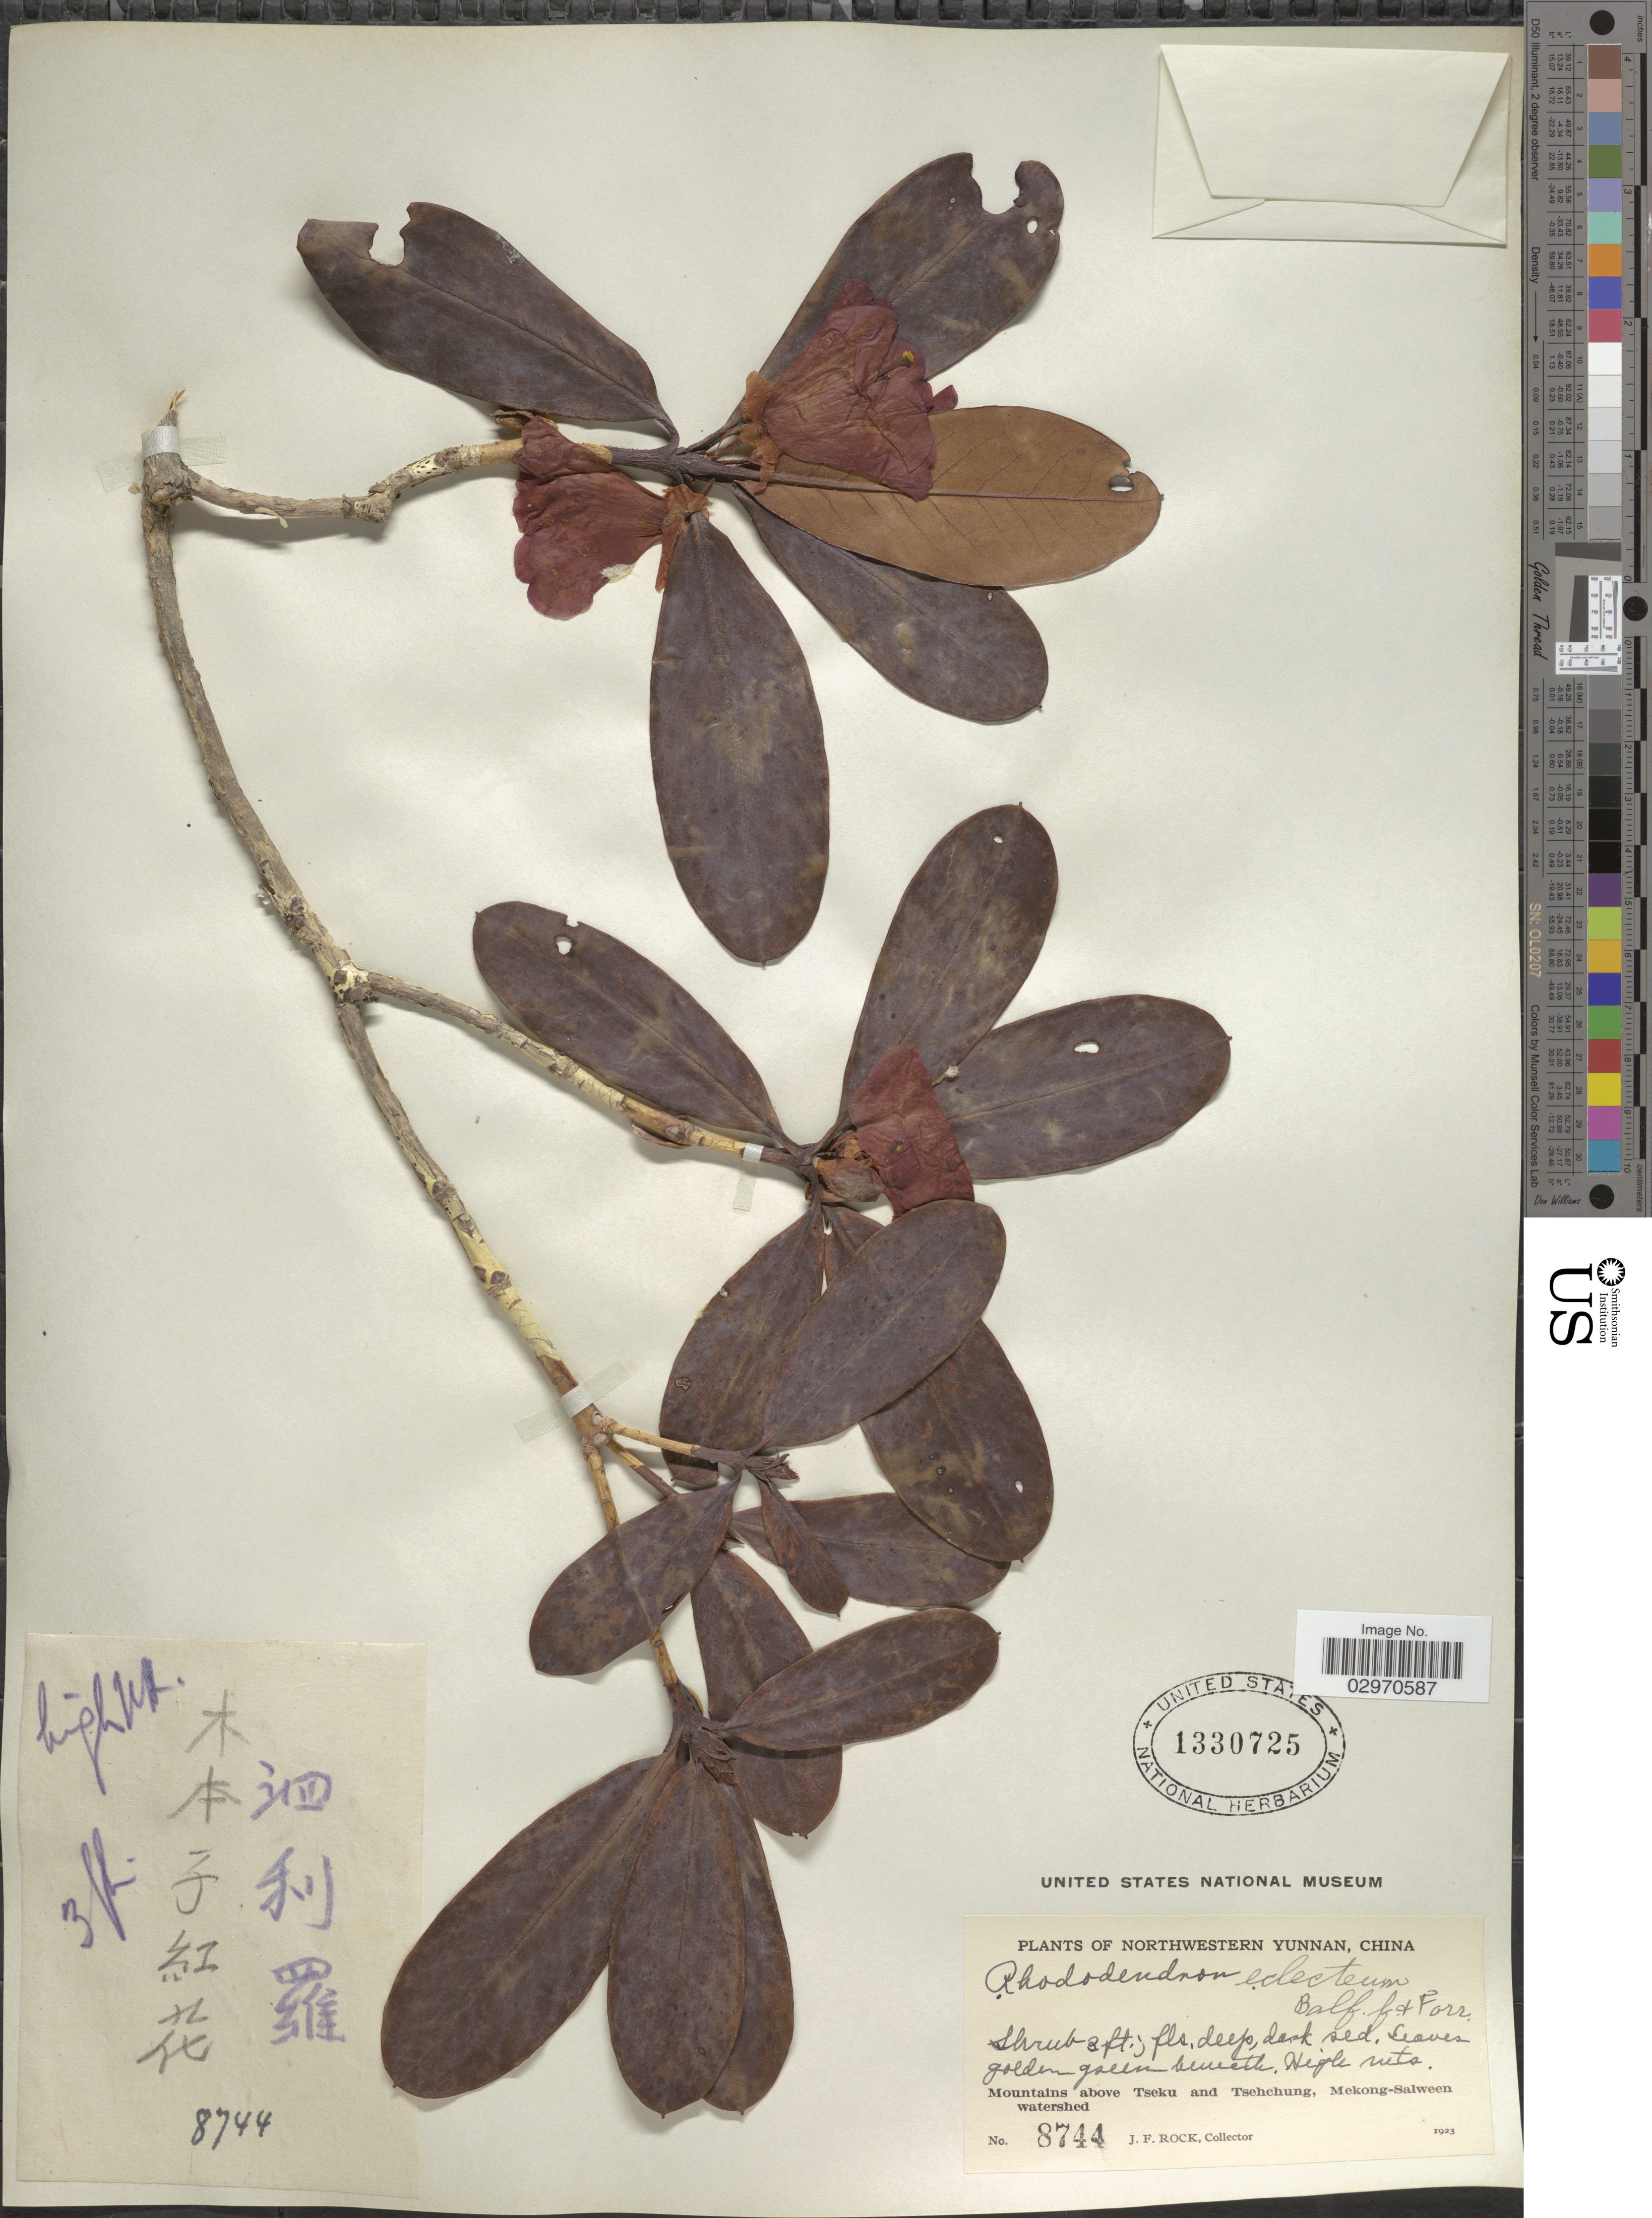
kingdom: Plantae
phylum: Tracheophyta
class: Magnoliopsida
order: Ericales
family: Ericaceae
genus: Rhododendron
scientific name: Rhododendron eclecteum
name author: Balf. f. & Forrest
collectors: J. Rock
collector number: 8744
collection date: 1923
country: China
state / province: Yunnan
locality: Northwestern Yunnan. Mountains above Tseku and Tsehchung, Mekong-Salween watershed.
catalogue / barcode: US 1330725